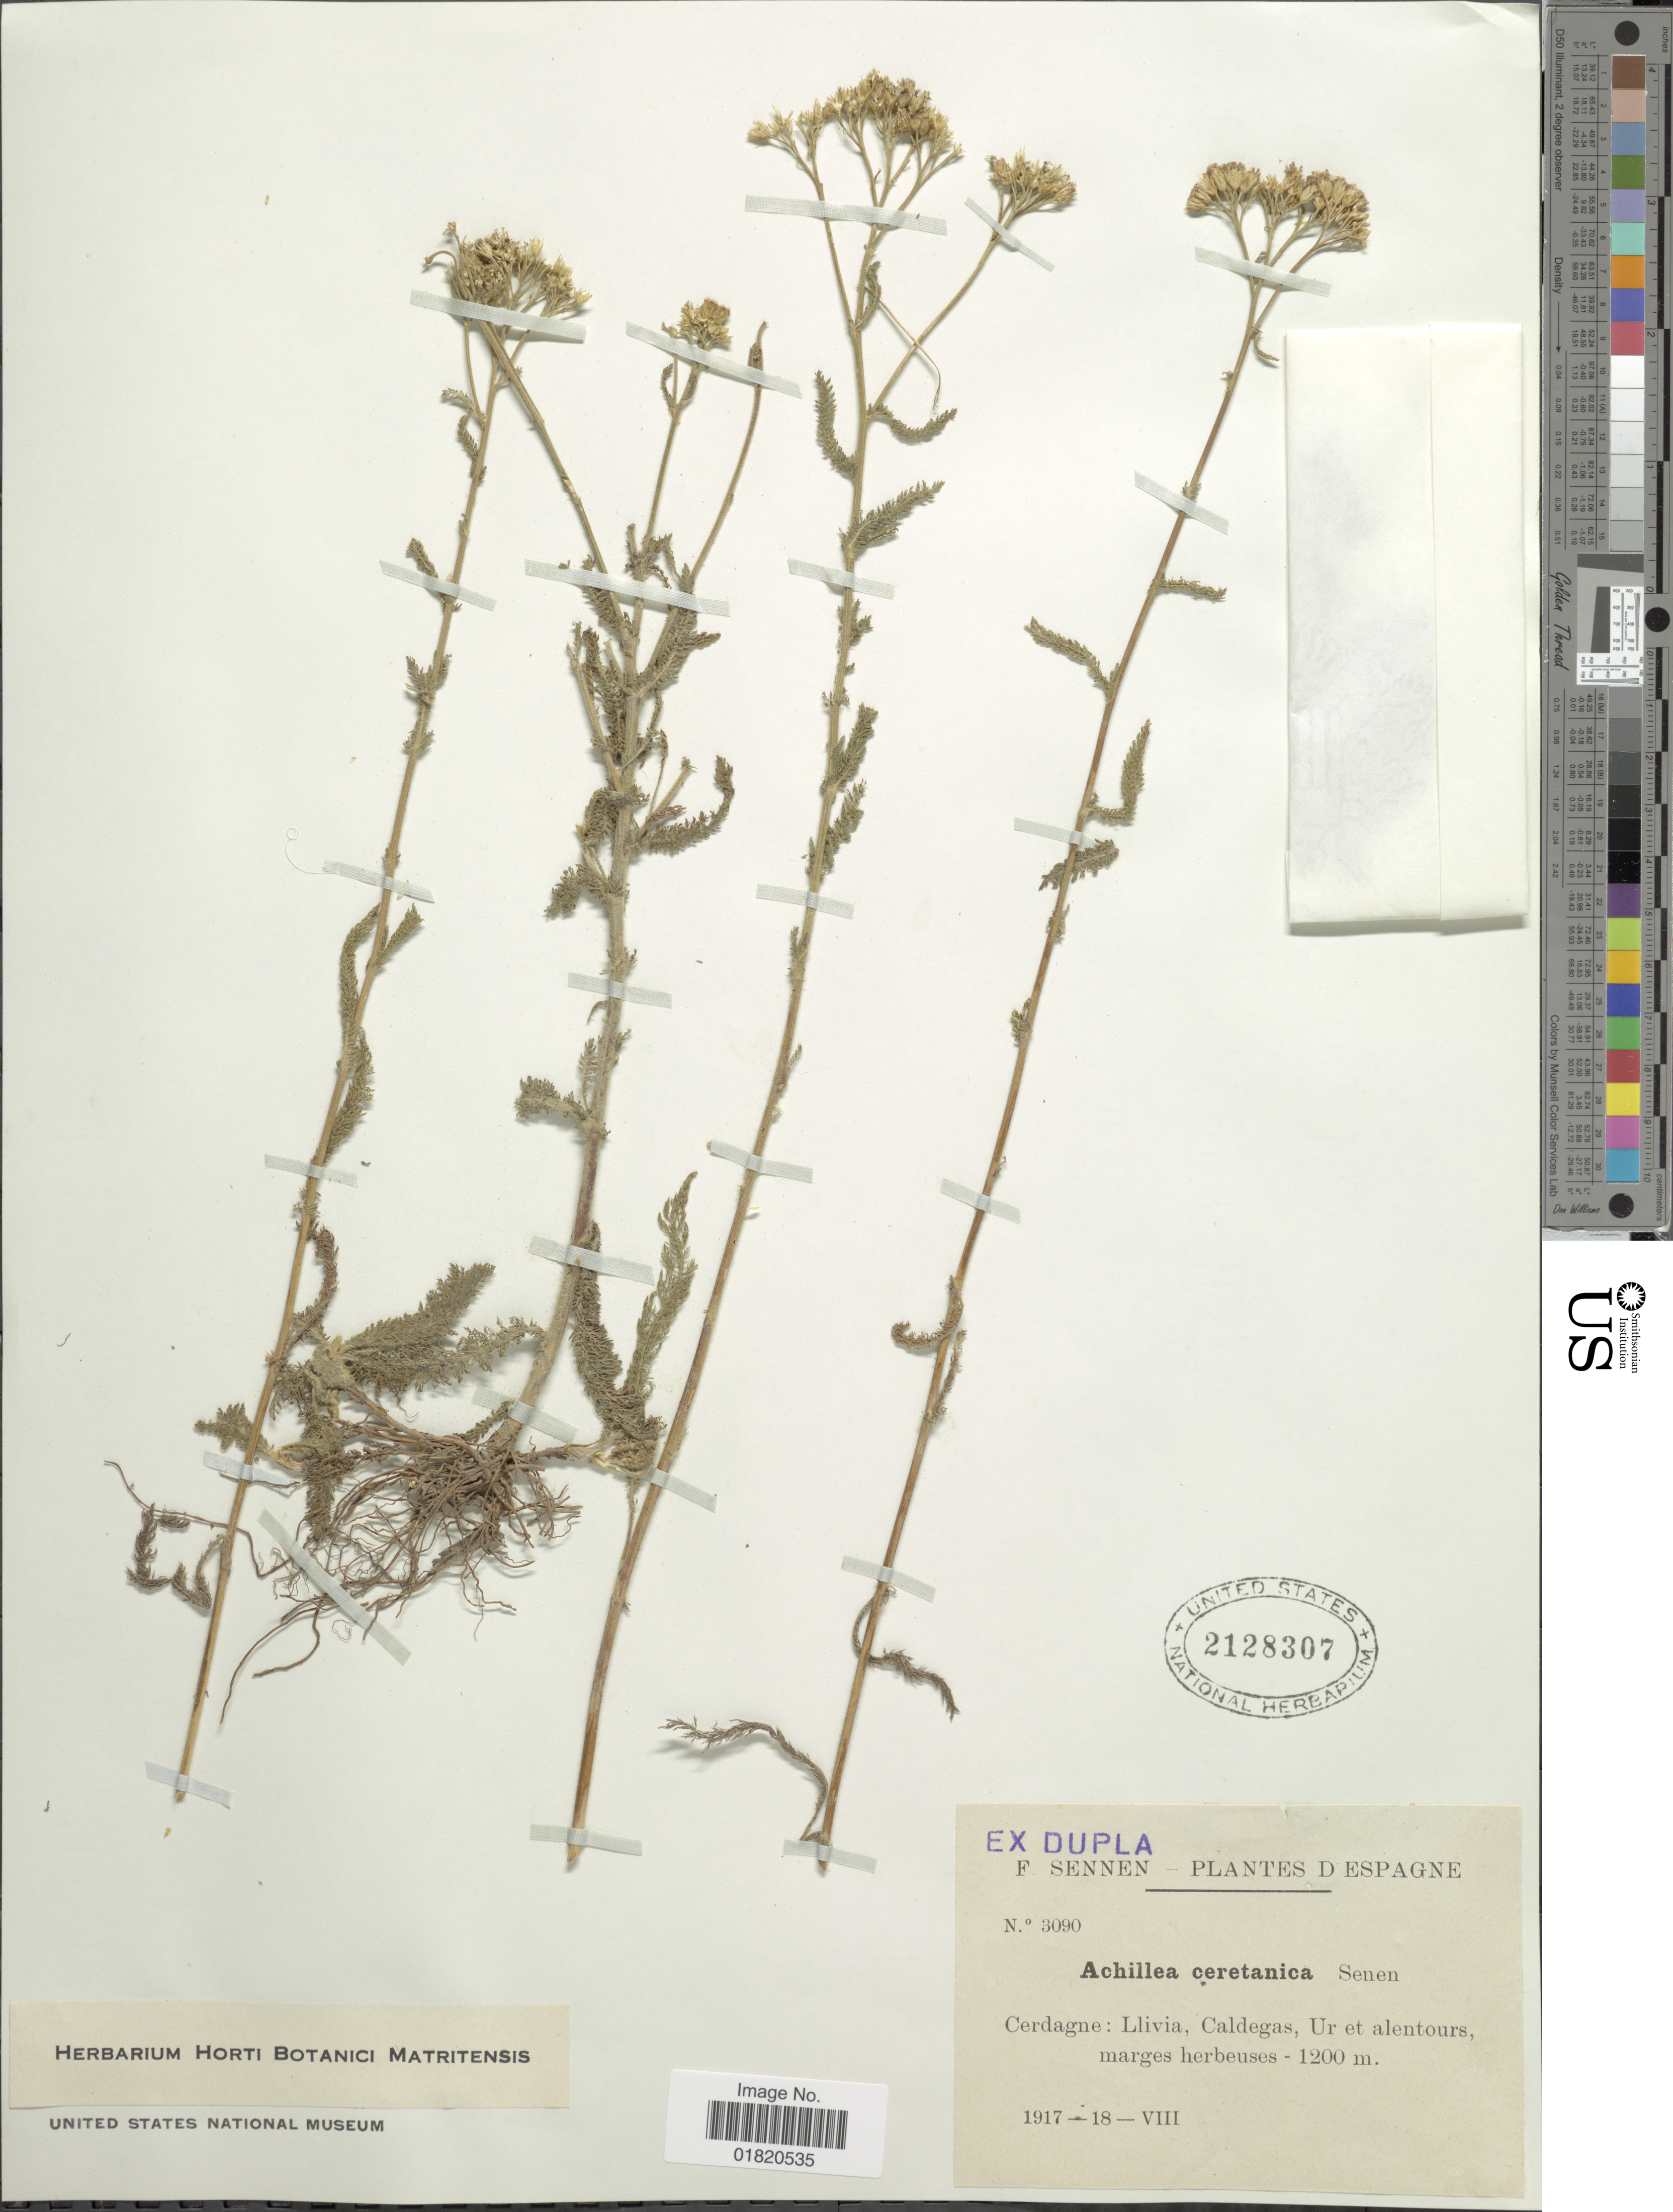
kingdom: Plantae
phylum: Tracheophyta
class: Magnoliopsida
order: Asterales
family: Asteraceae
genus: Achillea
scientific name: Achillea certanica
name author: Sennen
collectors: E. Sennen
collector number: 3090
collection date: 1917-08-18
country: Spain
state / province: Islas Baleares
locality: D Espagne. Cerdagne: Llivia, Caldegas, Ur et alentours marges herbeuses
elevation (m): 1200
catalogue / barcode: US 2128307